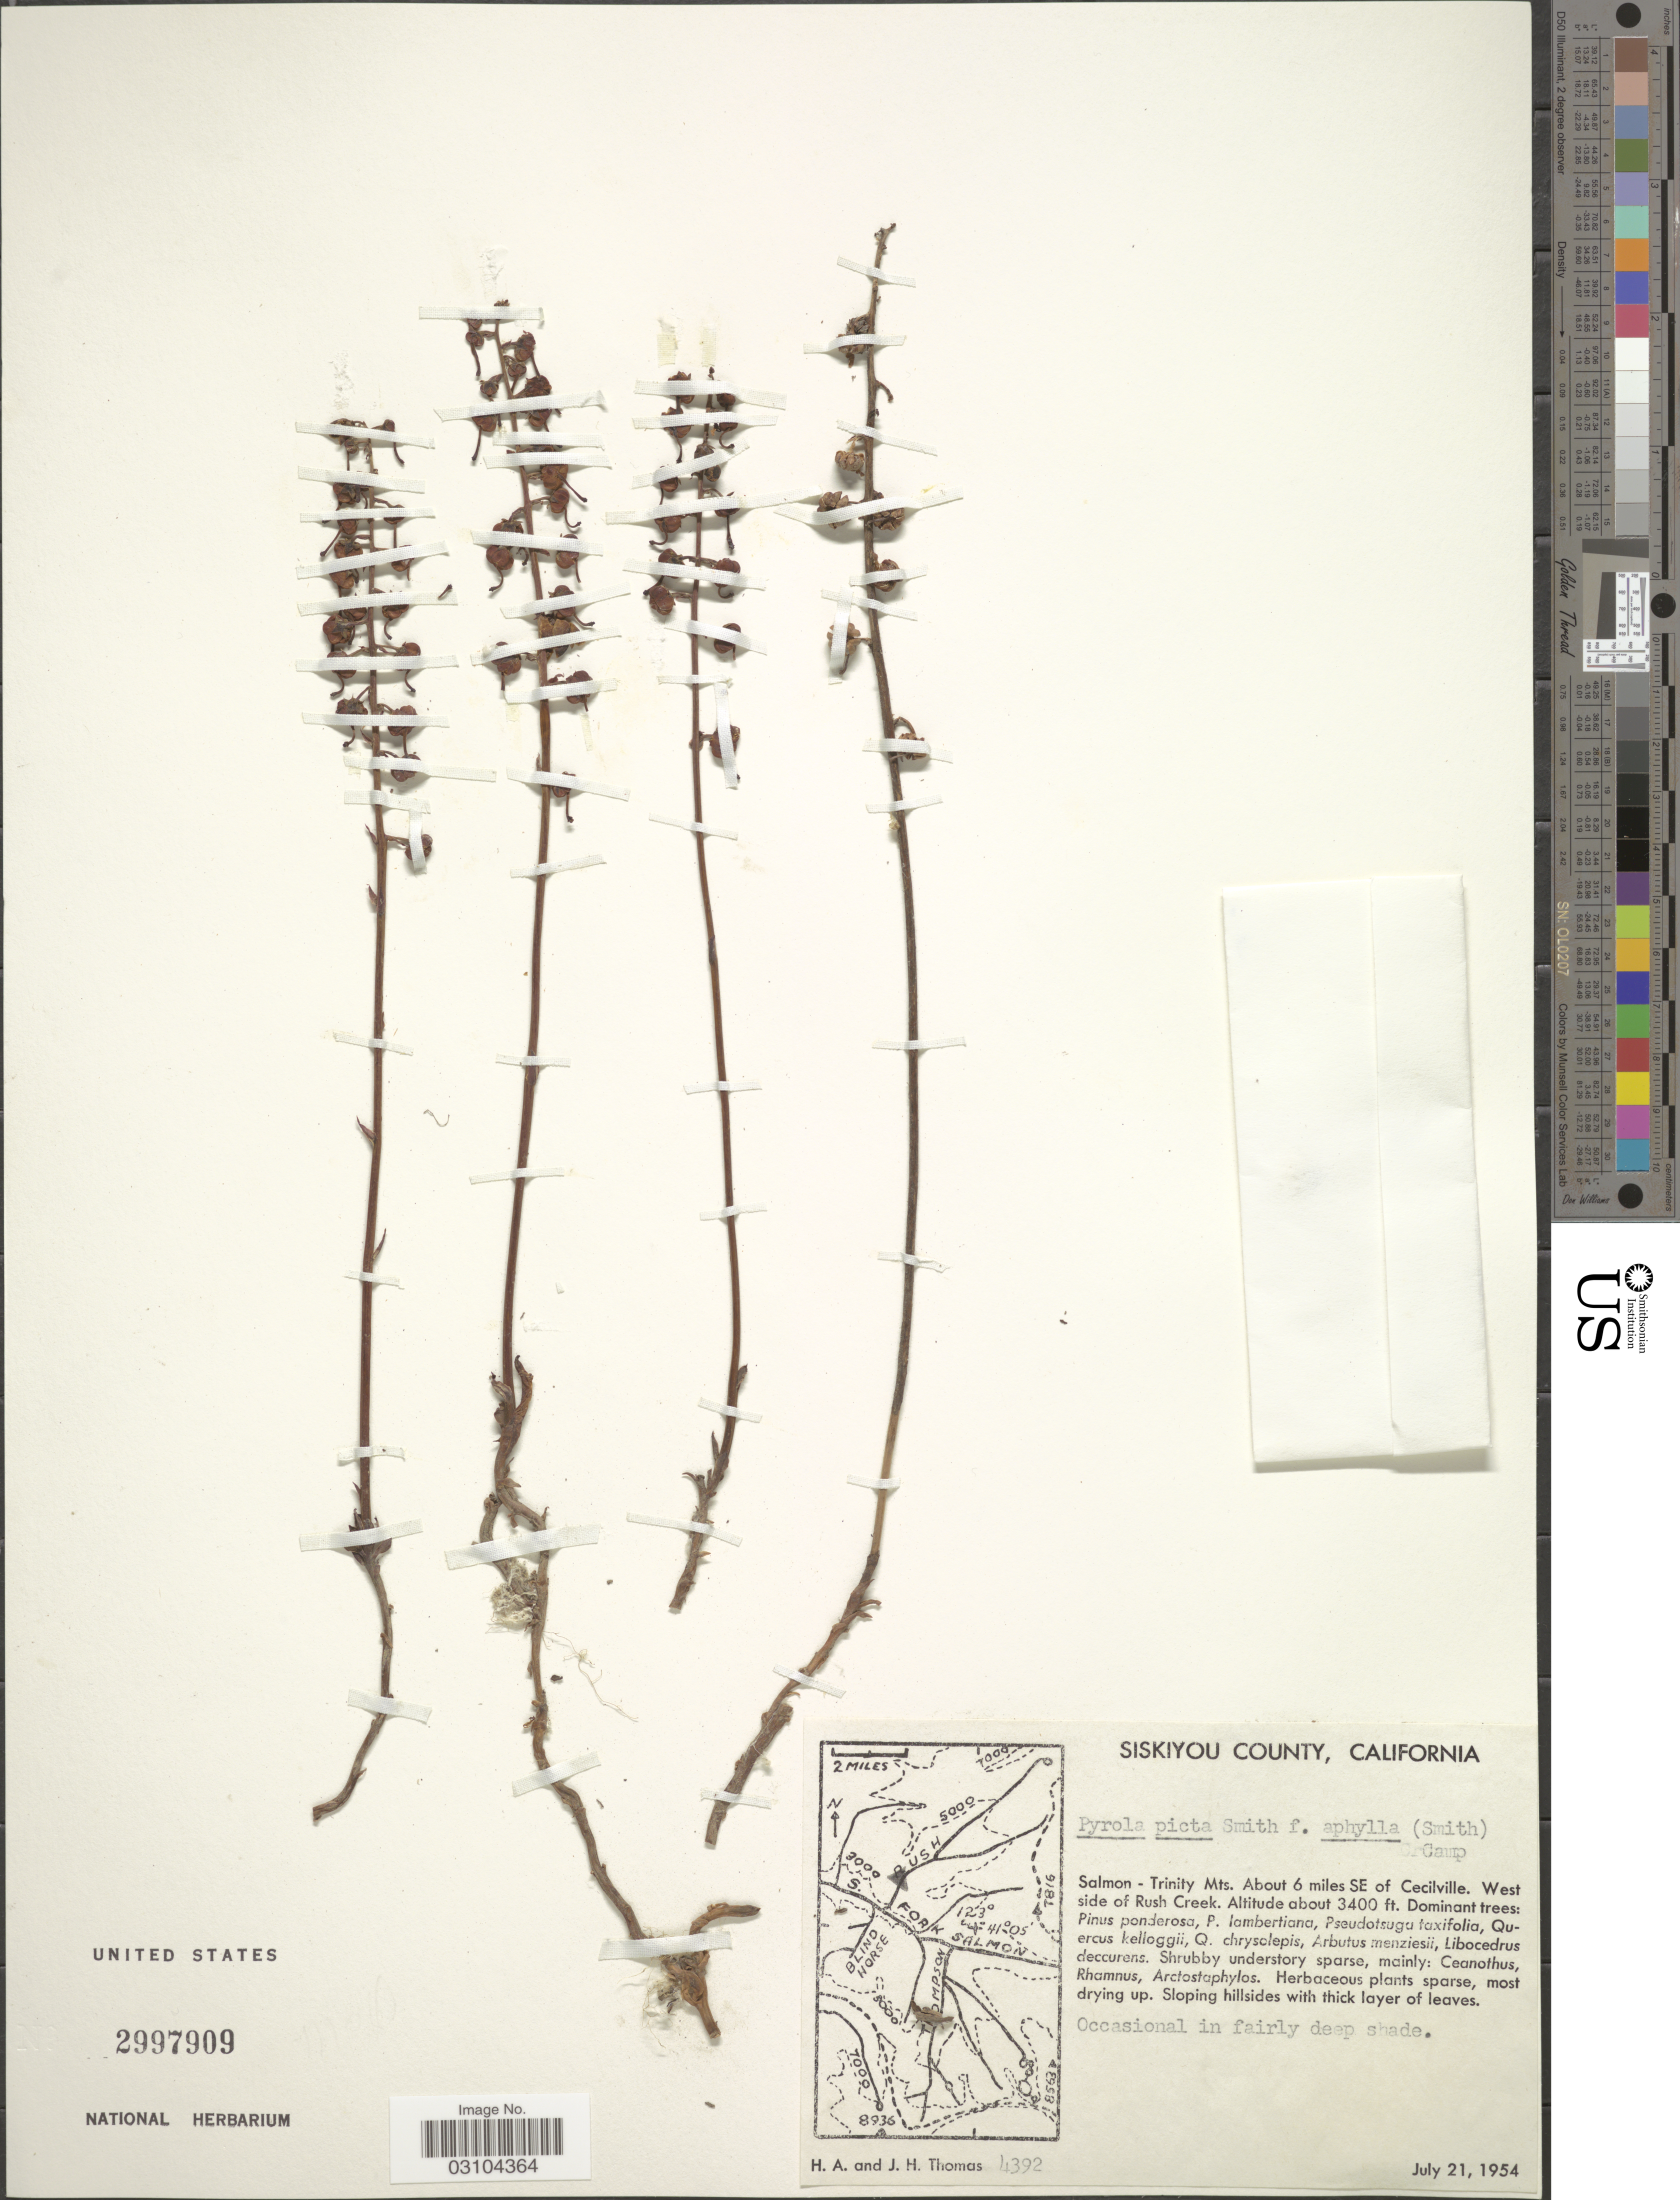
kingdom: Plantae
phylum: Tracheophyta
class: Magnoliopsida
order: Ericales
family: Ericaceae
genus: Pyrola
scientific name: Pyrola picta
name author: Sm. in Rees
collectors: H. Thomas & J. H. Thomas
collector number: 4392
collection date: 1954-07-21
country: United States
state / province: California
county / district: Siskiyou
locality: Siskiyou County, Salmon-Trinity Mts. About 6 miles SE of Cecilville. West side of Rush Creek.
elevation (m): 1036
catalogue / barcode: US 2997909